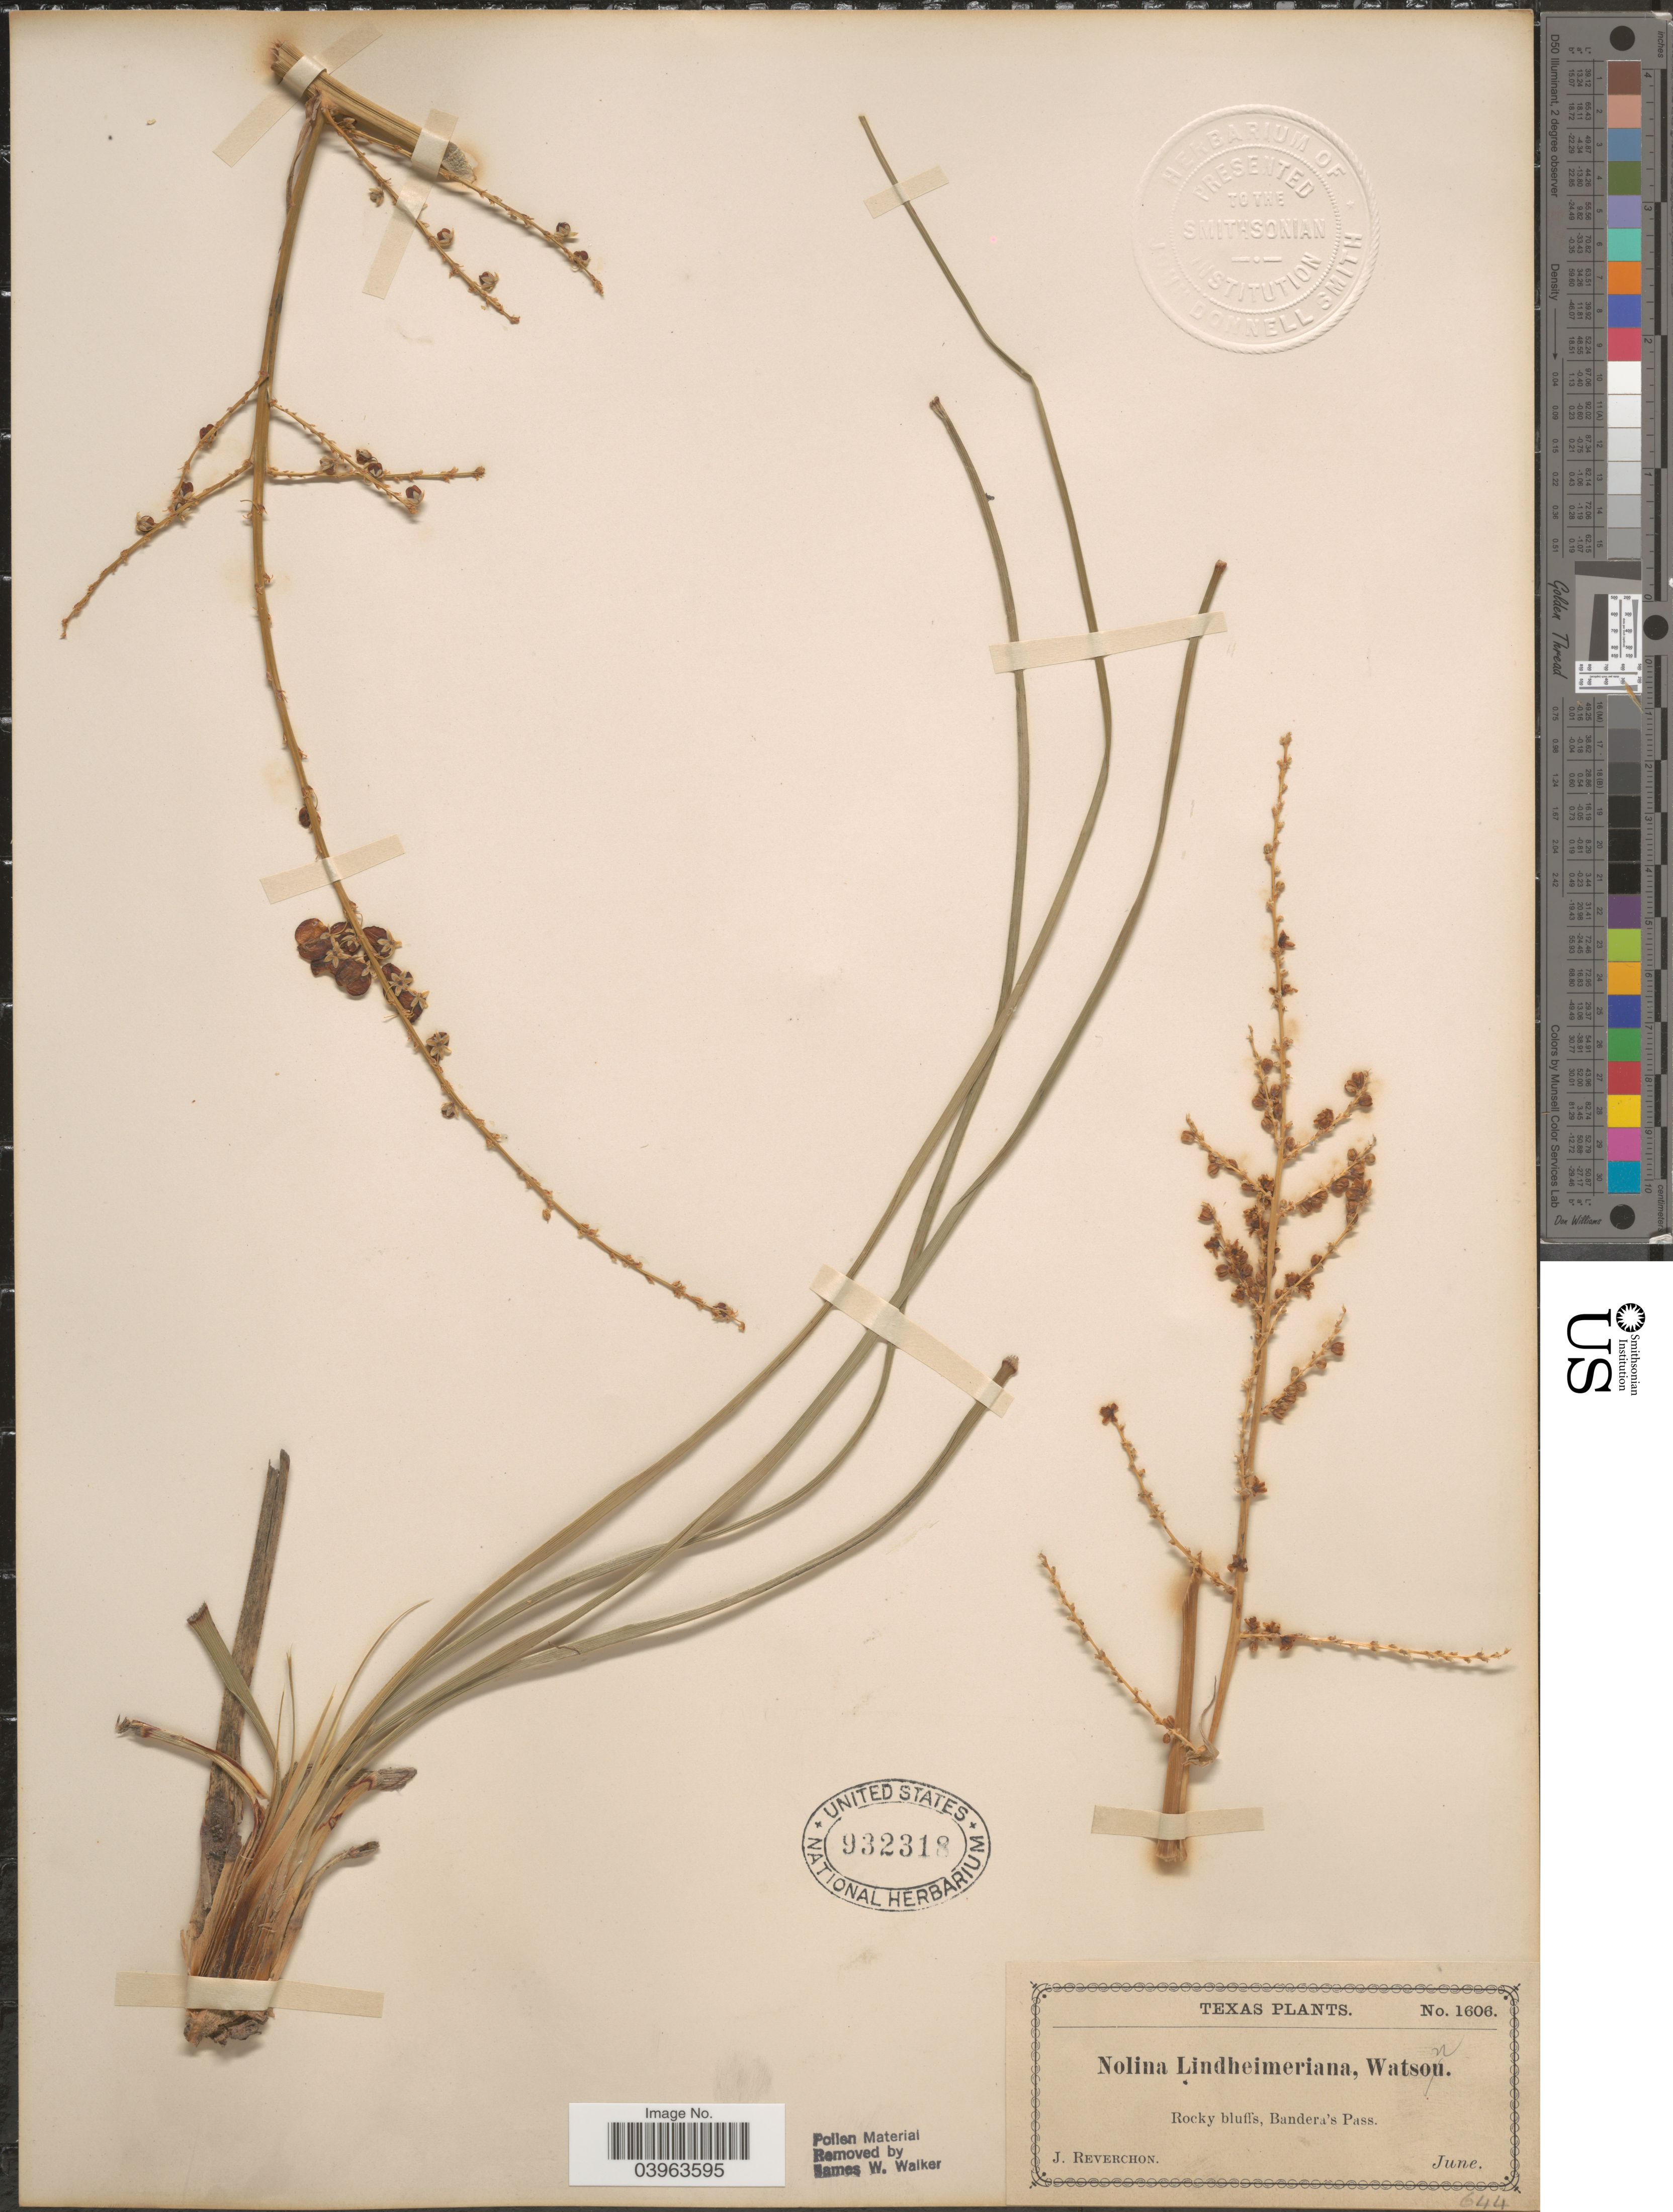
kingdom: Plantae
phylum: Tracheophyta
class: Liliopsida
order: Asparagales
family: Asparagaceae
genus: Nolina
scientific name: Nolina lindheimeriana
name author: (Scheele) S. Watson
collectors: J. Reverchon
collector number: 1606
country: United States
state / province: Texas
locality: Rocky bluffs, Bandera's Pass.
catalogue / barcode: US 932318